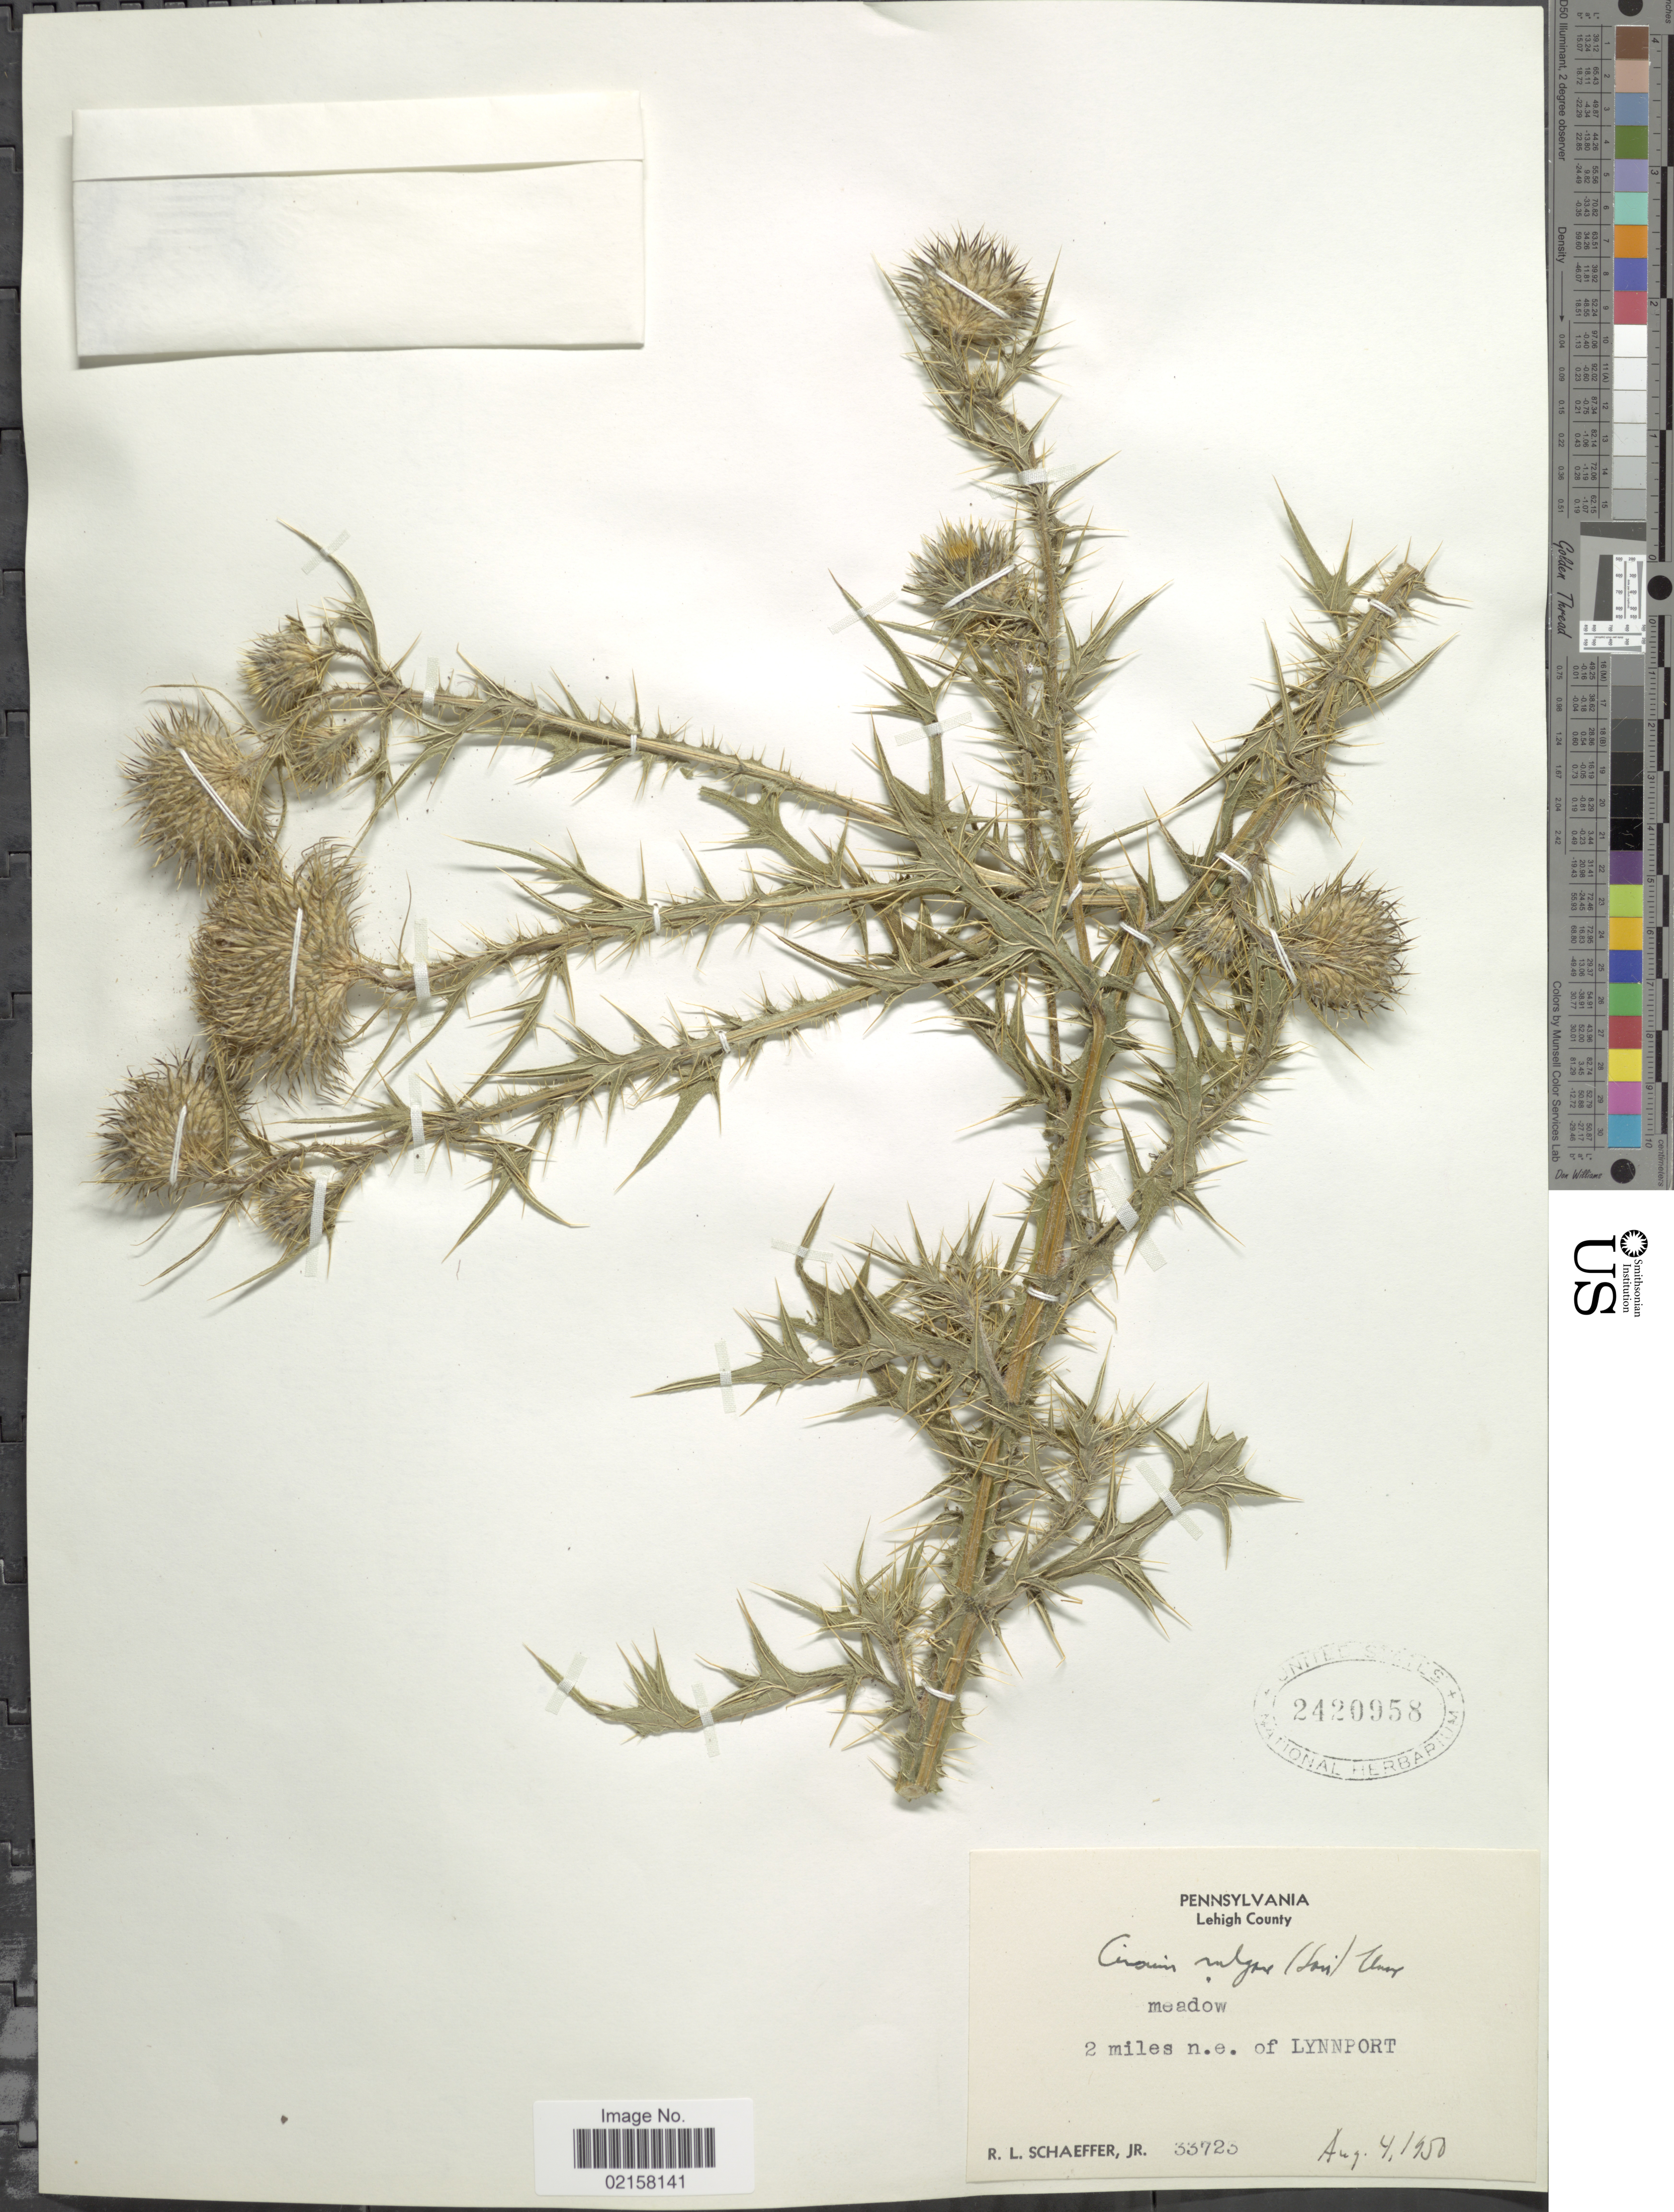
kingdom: Plantae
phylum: Tracheophyta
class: Magnoliopsida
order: Asterales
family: Asteraceae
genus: Cirsium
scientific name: Cirsium vulgare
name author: (Savi) Ten.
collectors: R. L. Schaeffer Jr.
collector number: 33723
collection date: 1950-08-04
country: United States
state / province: Pennsylvania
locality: Lehigh County, meadow, 2 miles n.e. of Lynnport.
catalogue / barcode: US 2420958